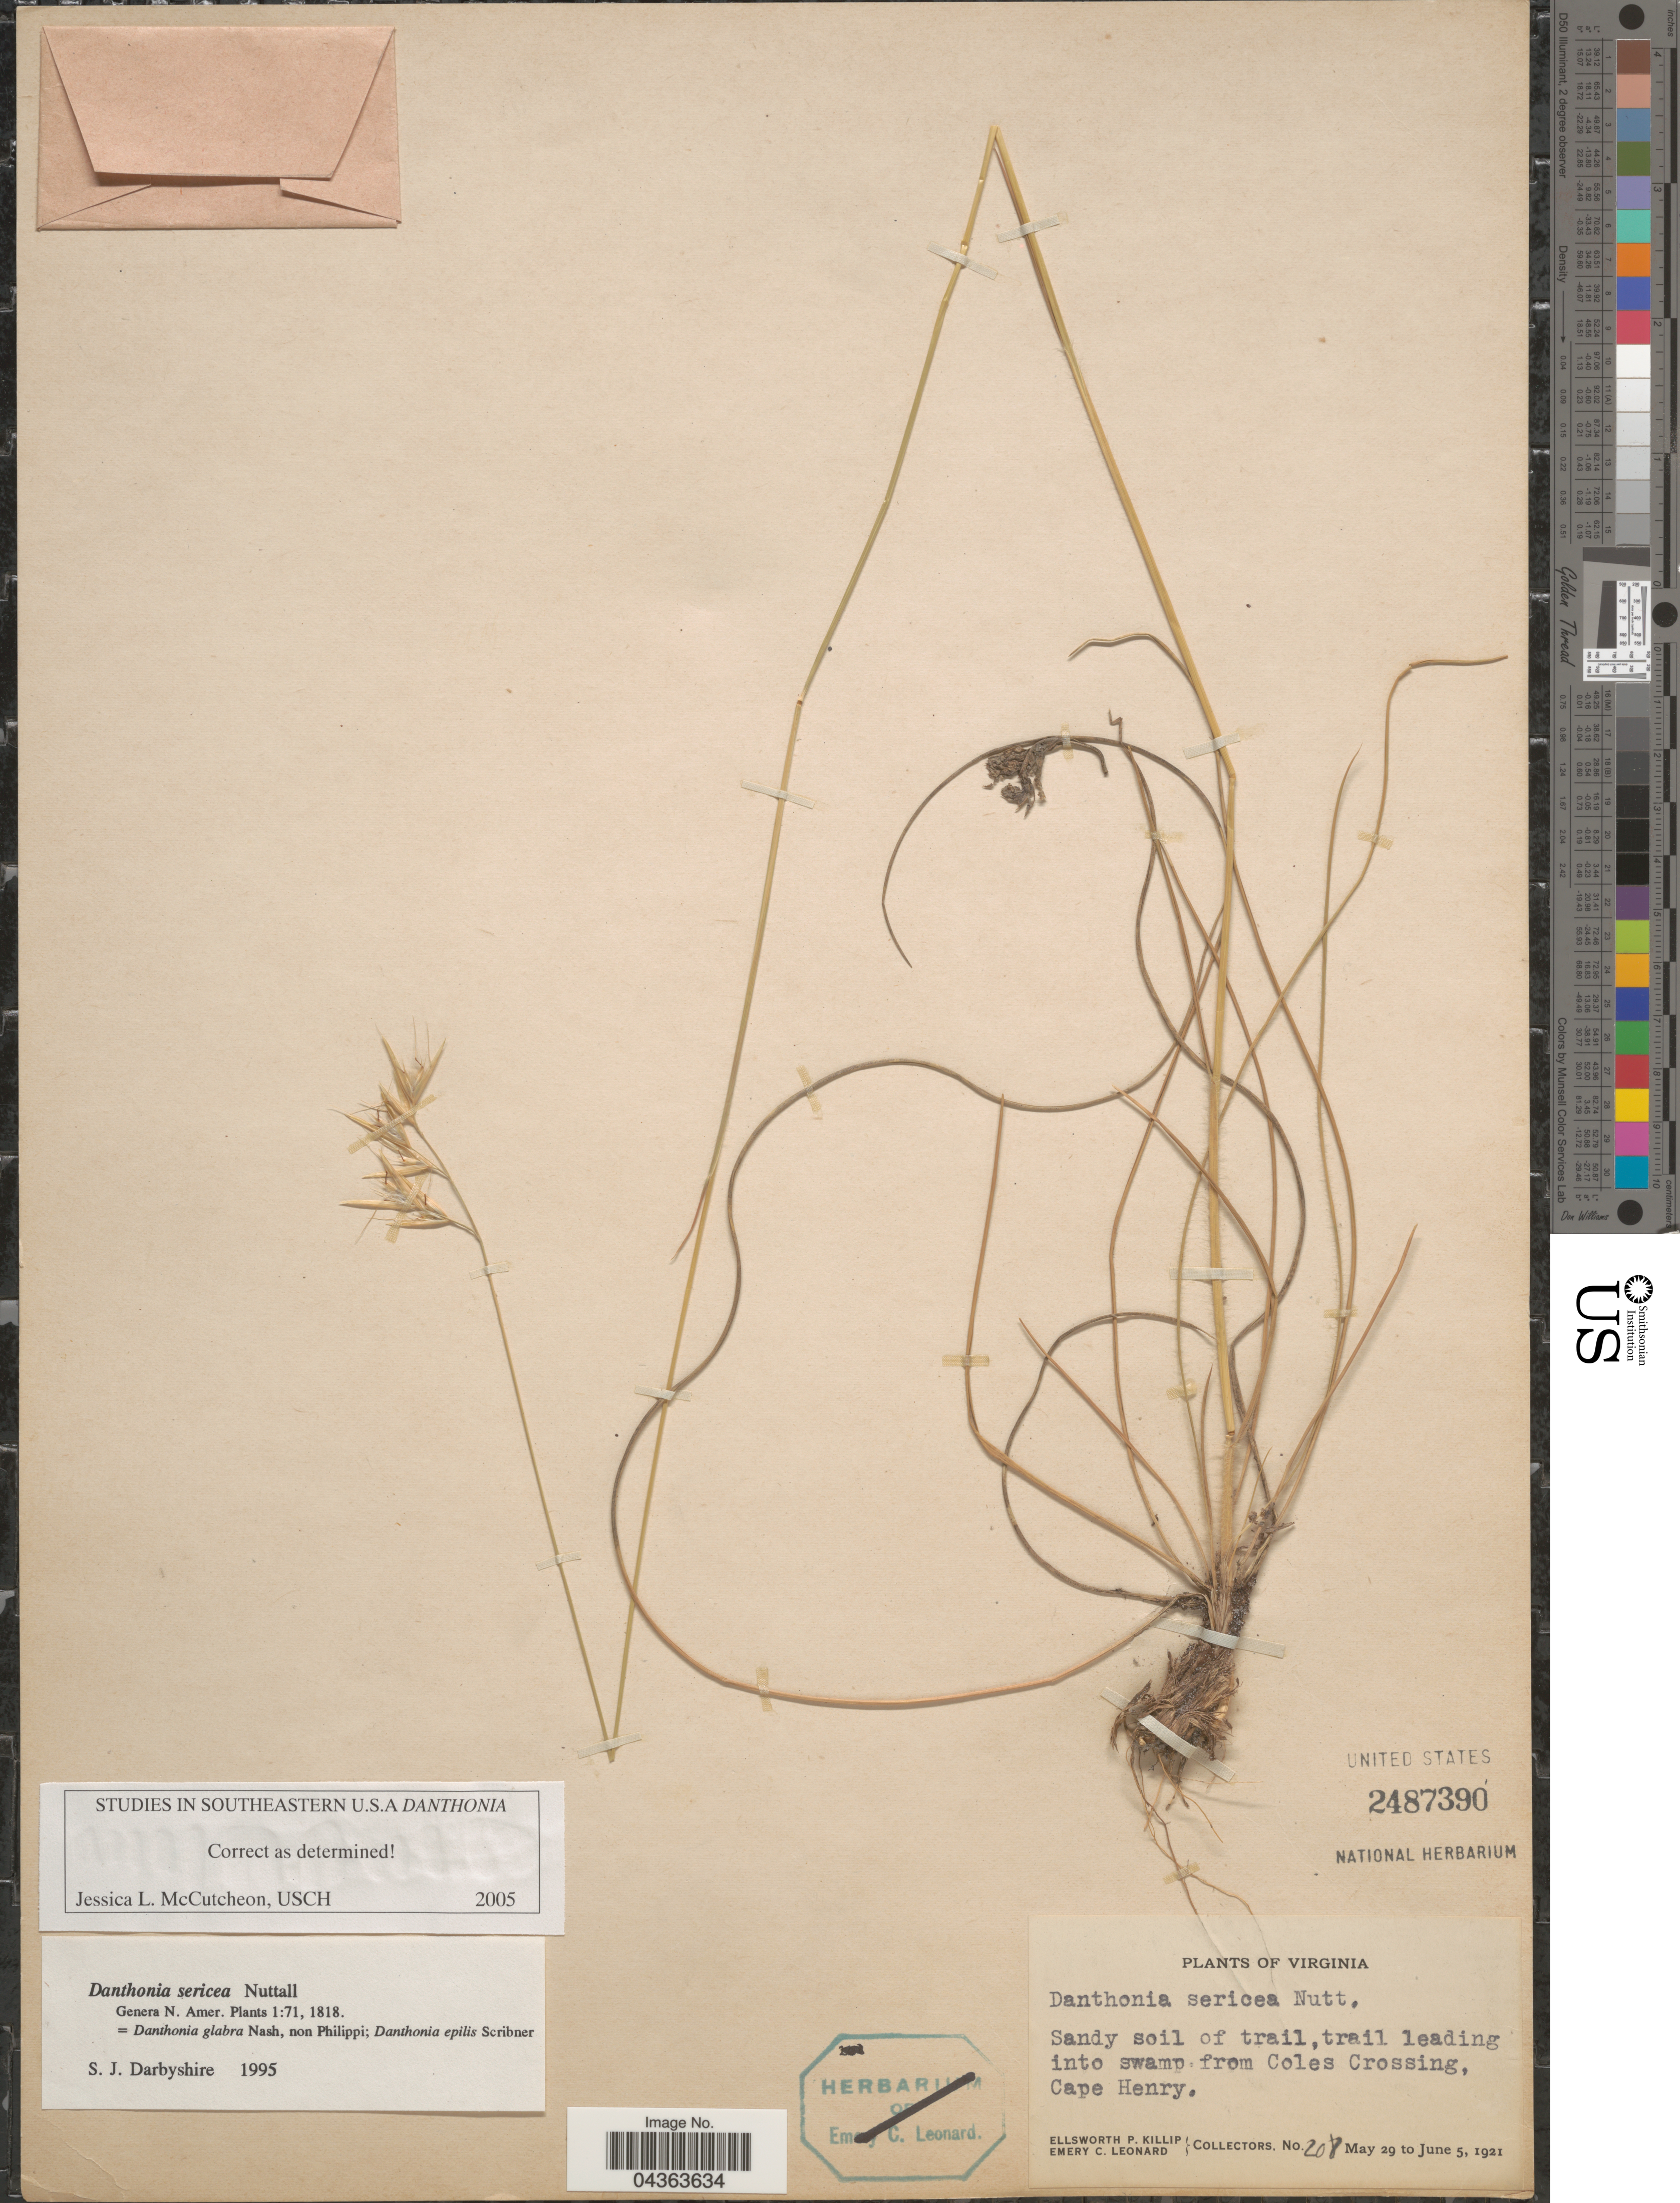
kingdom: Plantae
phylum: Tracheophyta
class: Liliopsida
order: Poales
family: Poaceae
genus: Danthonia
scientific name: Danthonia sericea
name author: Nutt.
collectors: E. P. Killip & E. C. Leonard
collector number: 208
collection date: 1921-05-29/1921-06-05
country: United States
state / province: Virginia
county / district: City of Virginia Beach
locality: Sandy soil of trail, trail leading into swamp from Coles Crossing, Cape Henry.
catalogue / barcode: US 2487390